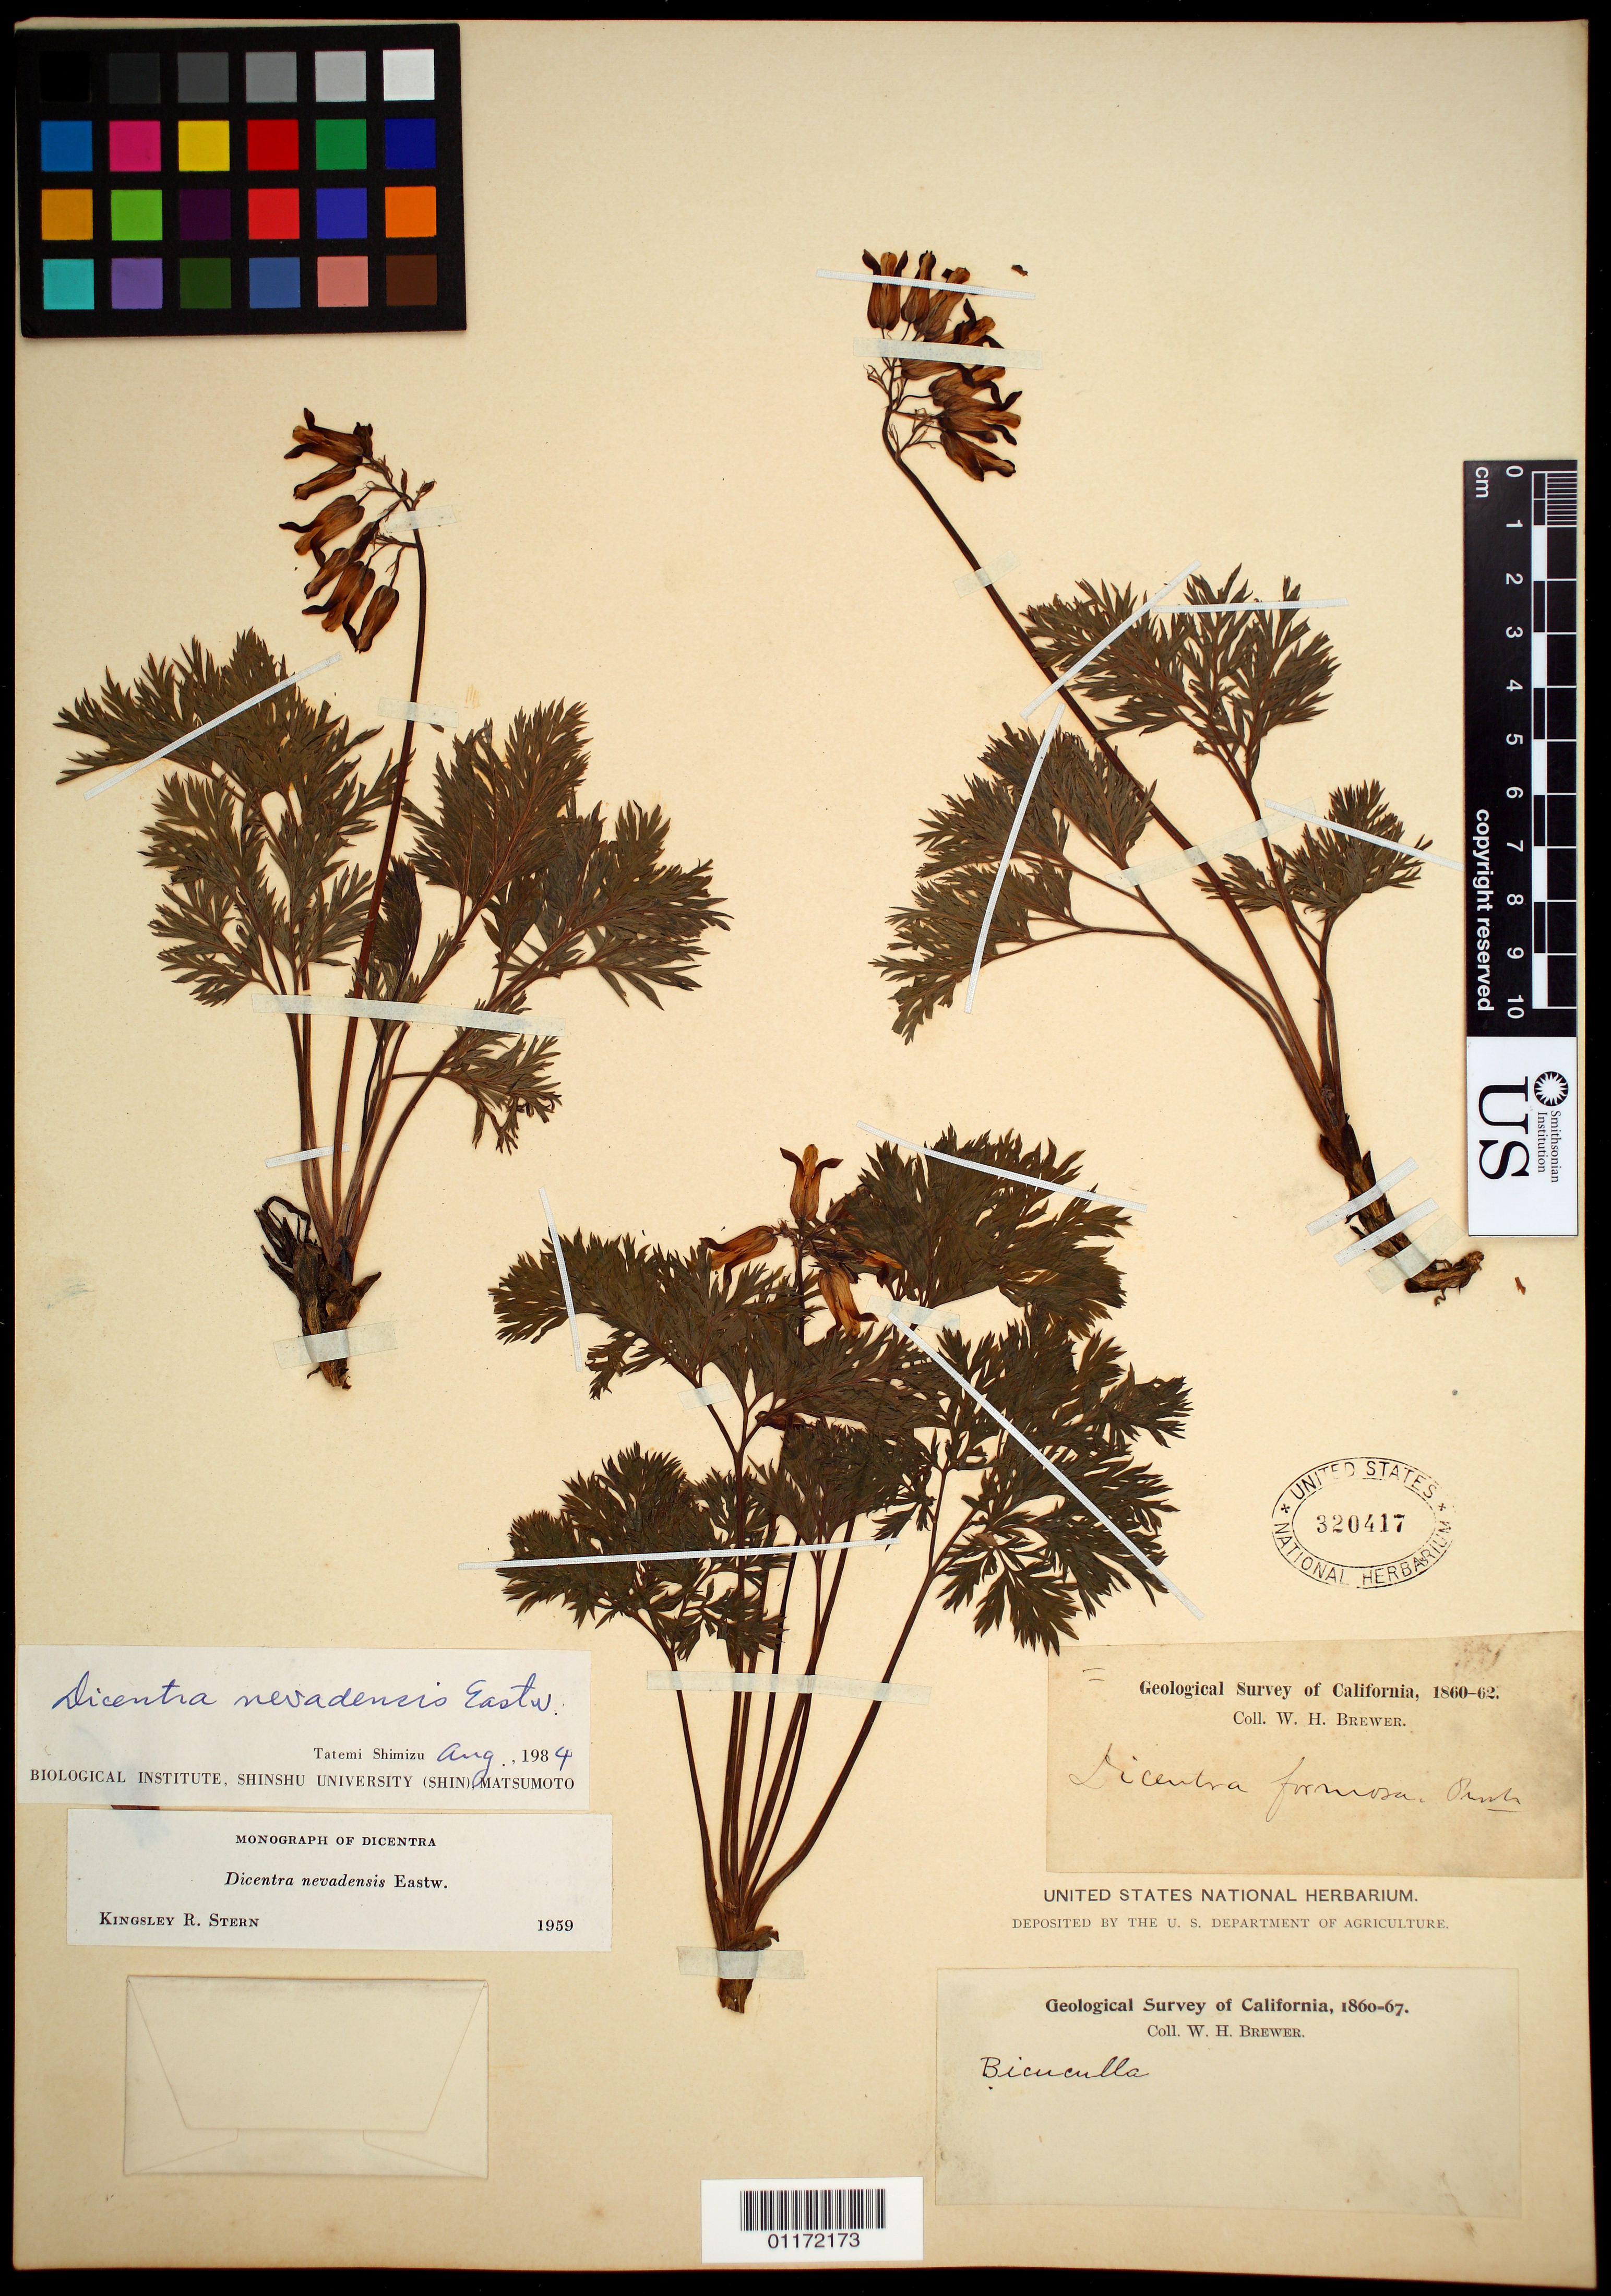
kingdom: Plantae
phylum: Tracheophyta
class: Magnoliopsida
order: Ranunculales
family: Papaveraceae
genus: Dicentra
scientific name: Dicentra nevadensis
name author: Eastw.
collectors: W. H. Brewer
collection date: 1860/1867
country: United States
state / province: California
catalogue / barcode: US 320417